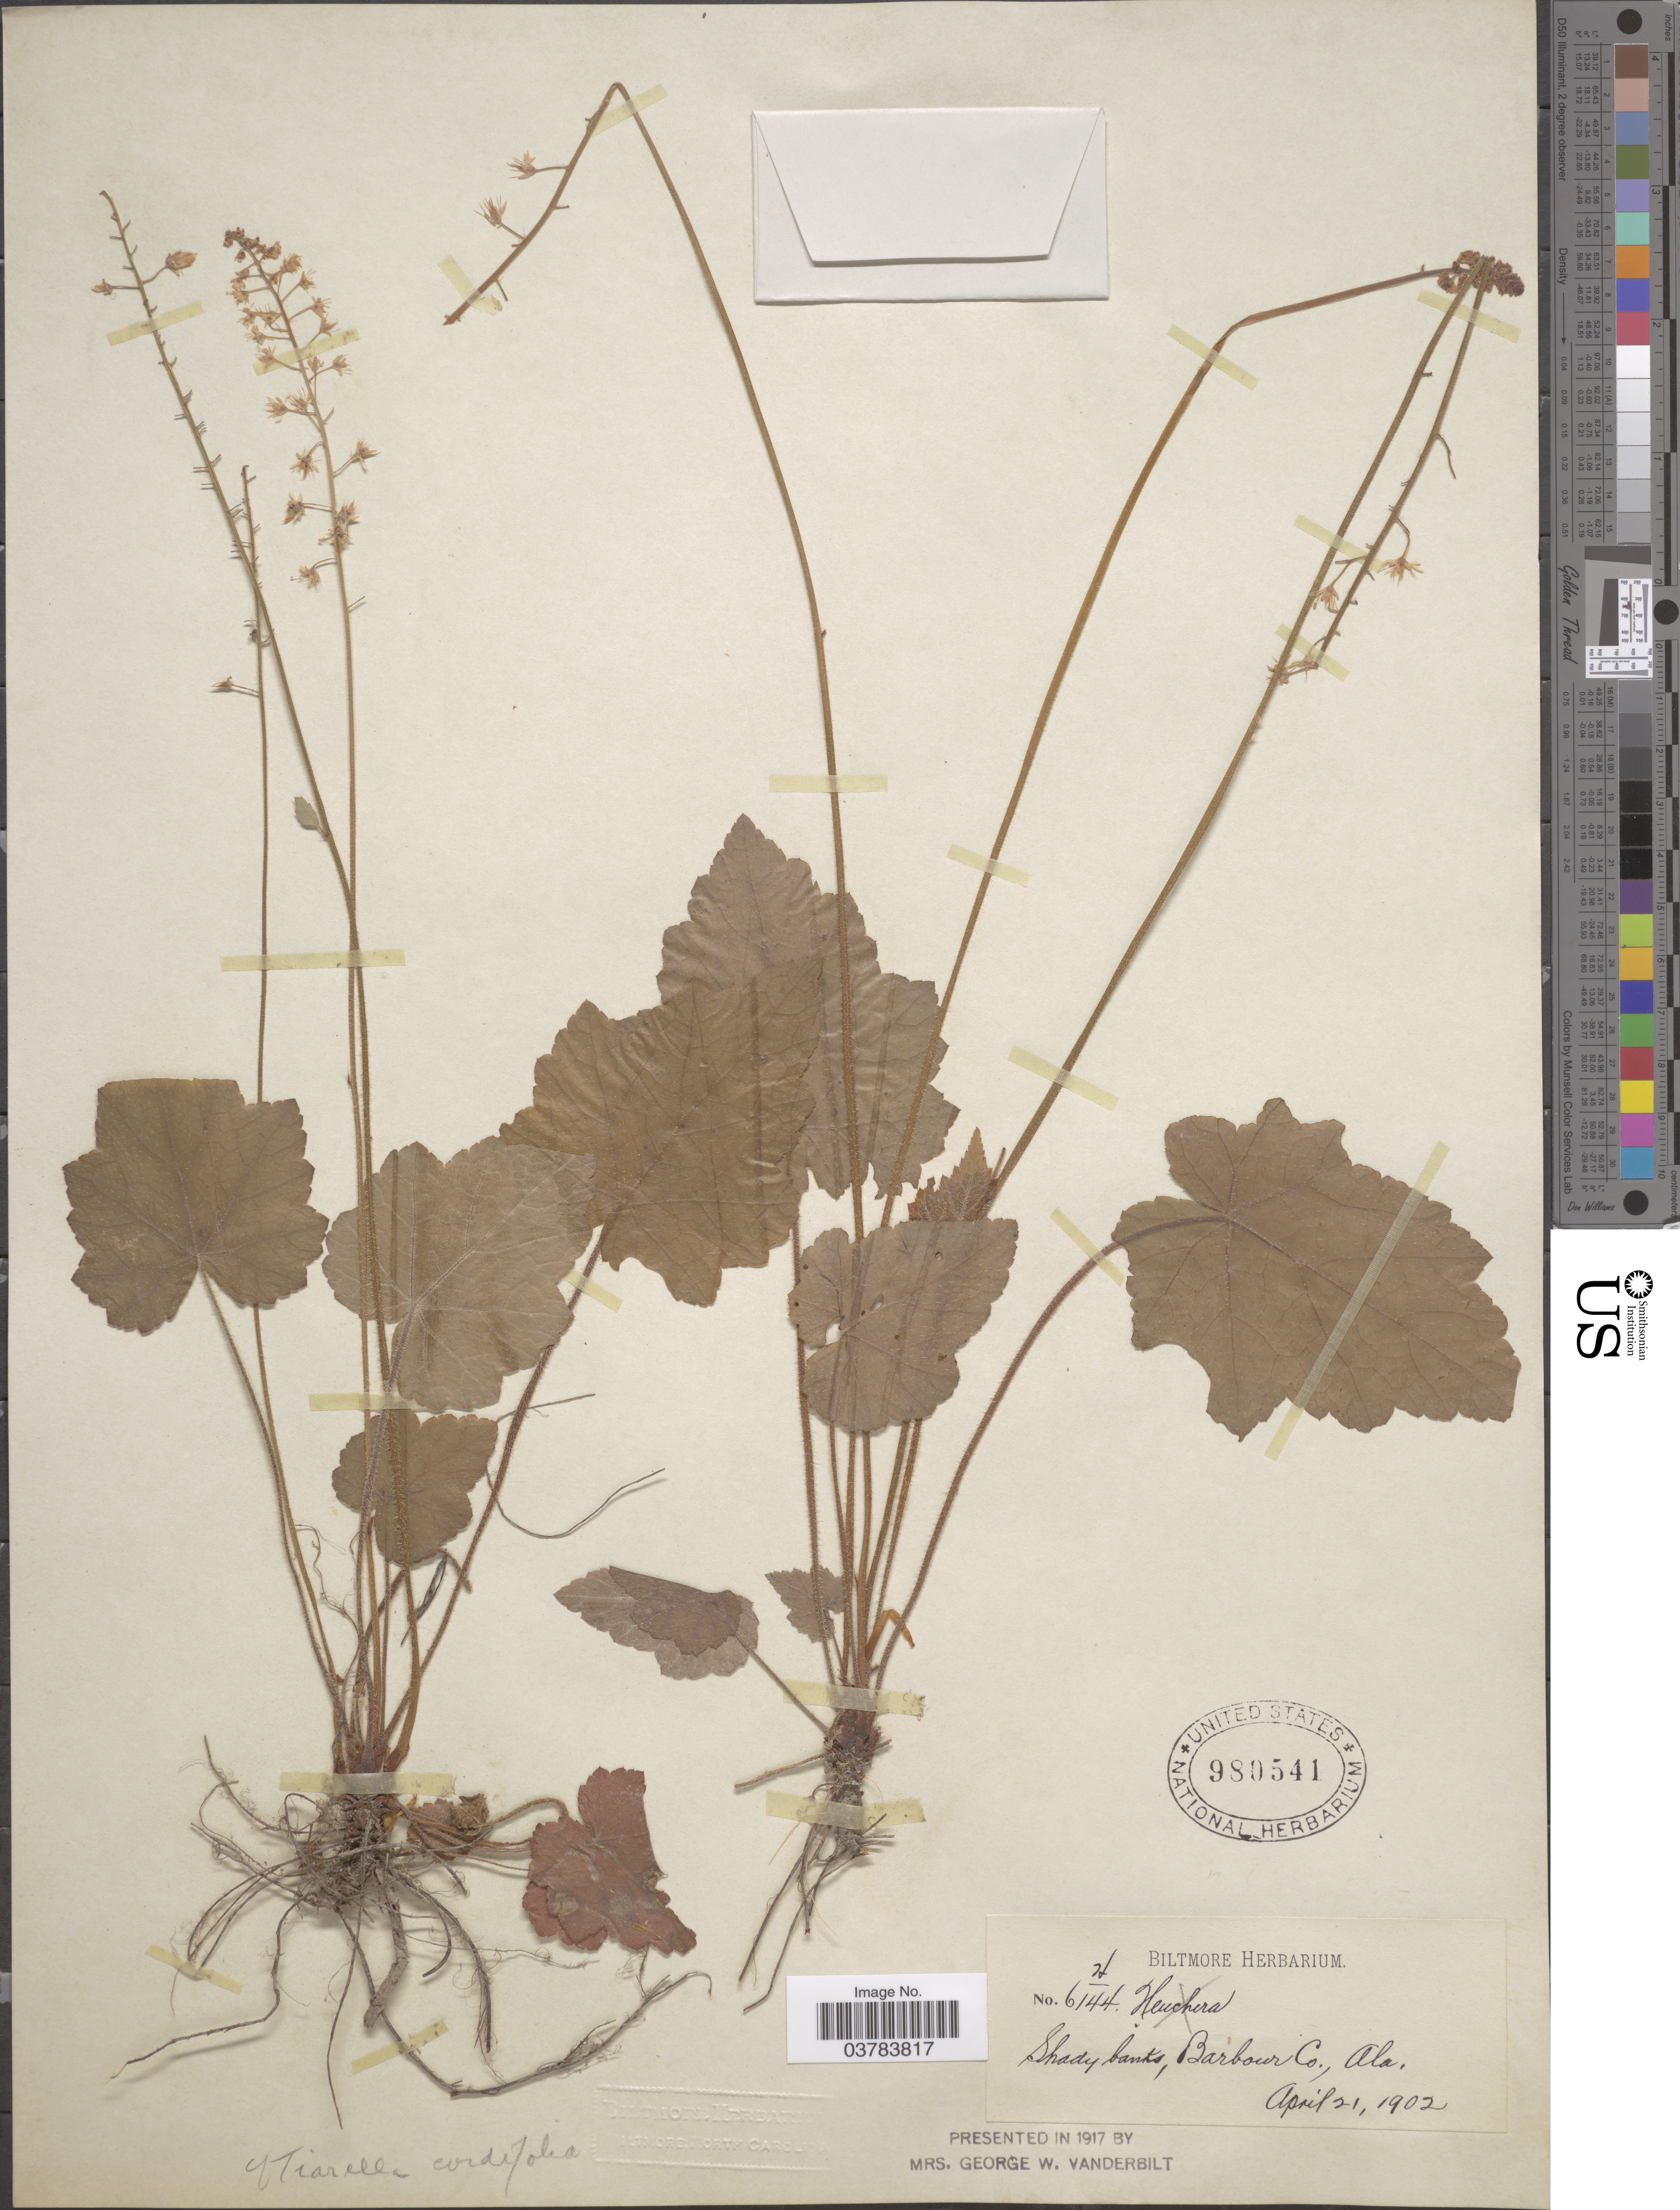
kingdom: Plantae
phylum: Tracheophyta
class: Magnoliopsida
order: Saxifragales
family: Saxifragaceae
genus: Tiarella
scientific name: Tiarella cordifolia var. typica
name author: Lakela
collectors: ex herb. Biltmore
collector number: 6144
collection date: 1902-04-21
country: United States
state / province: Alabama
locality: Shady banks, Barbour Co.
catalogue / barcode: US 980541